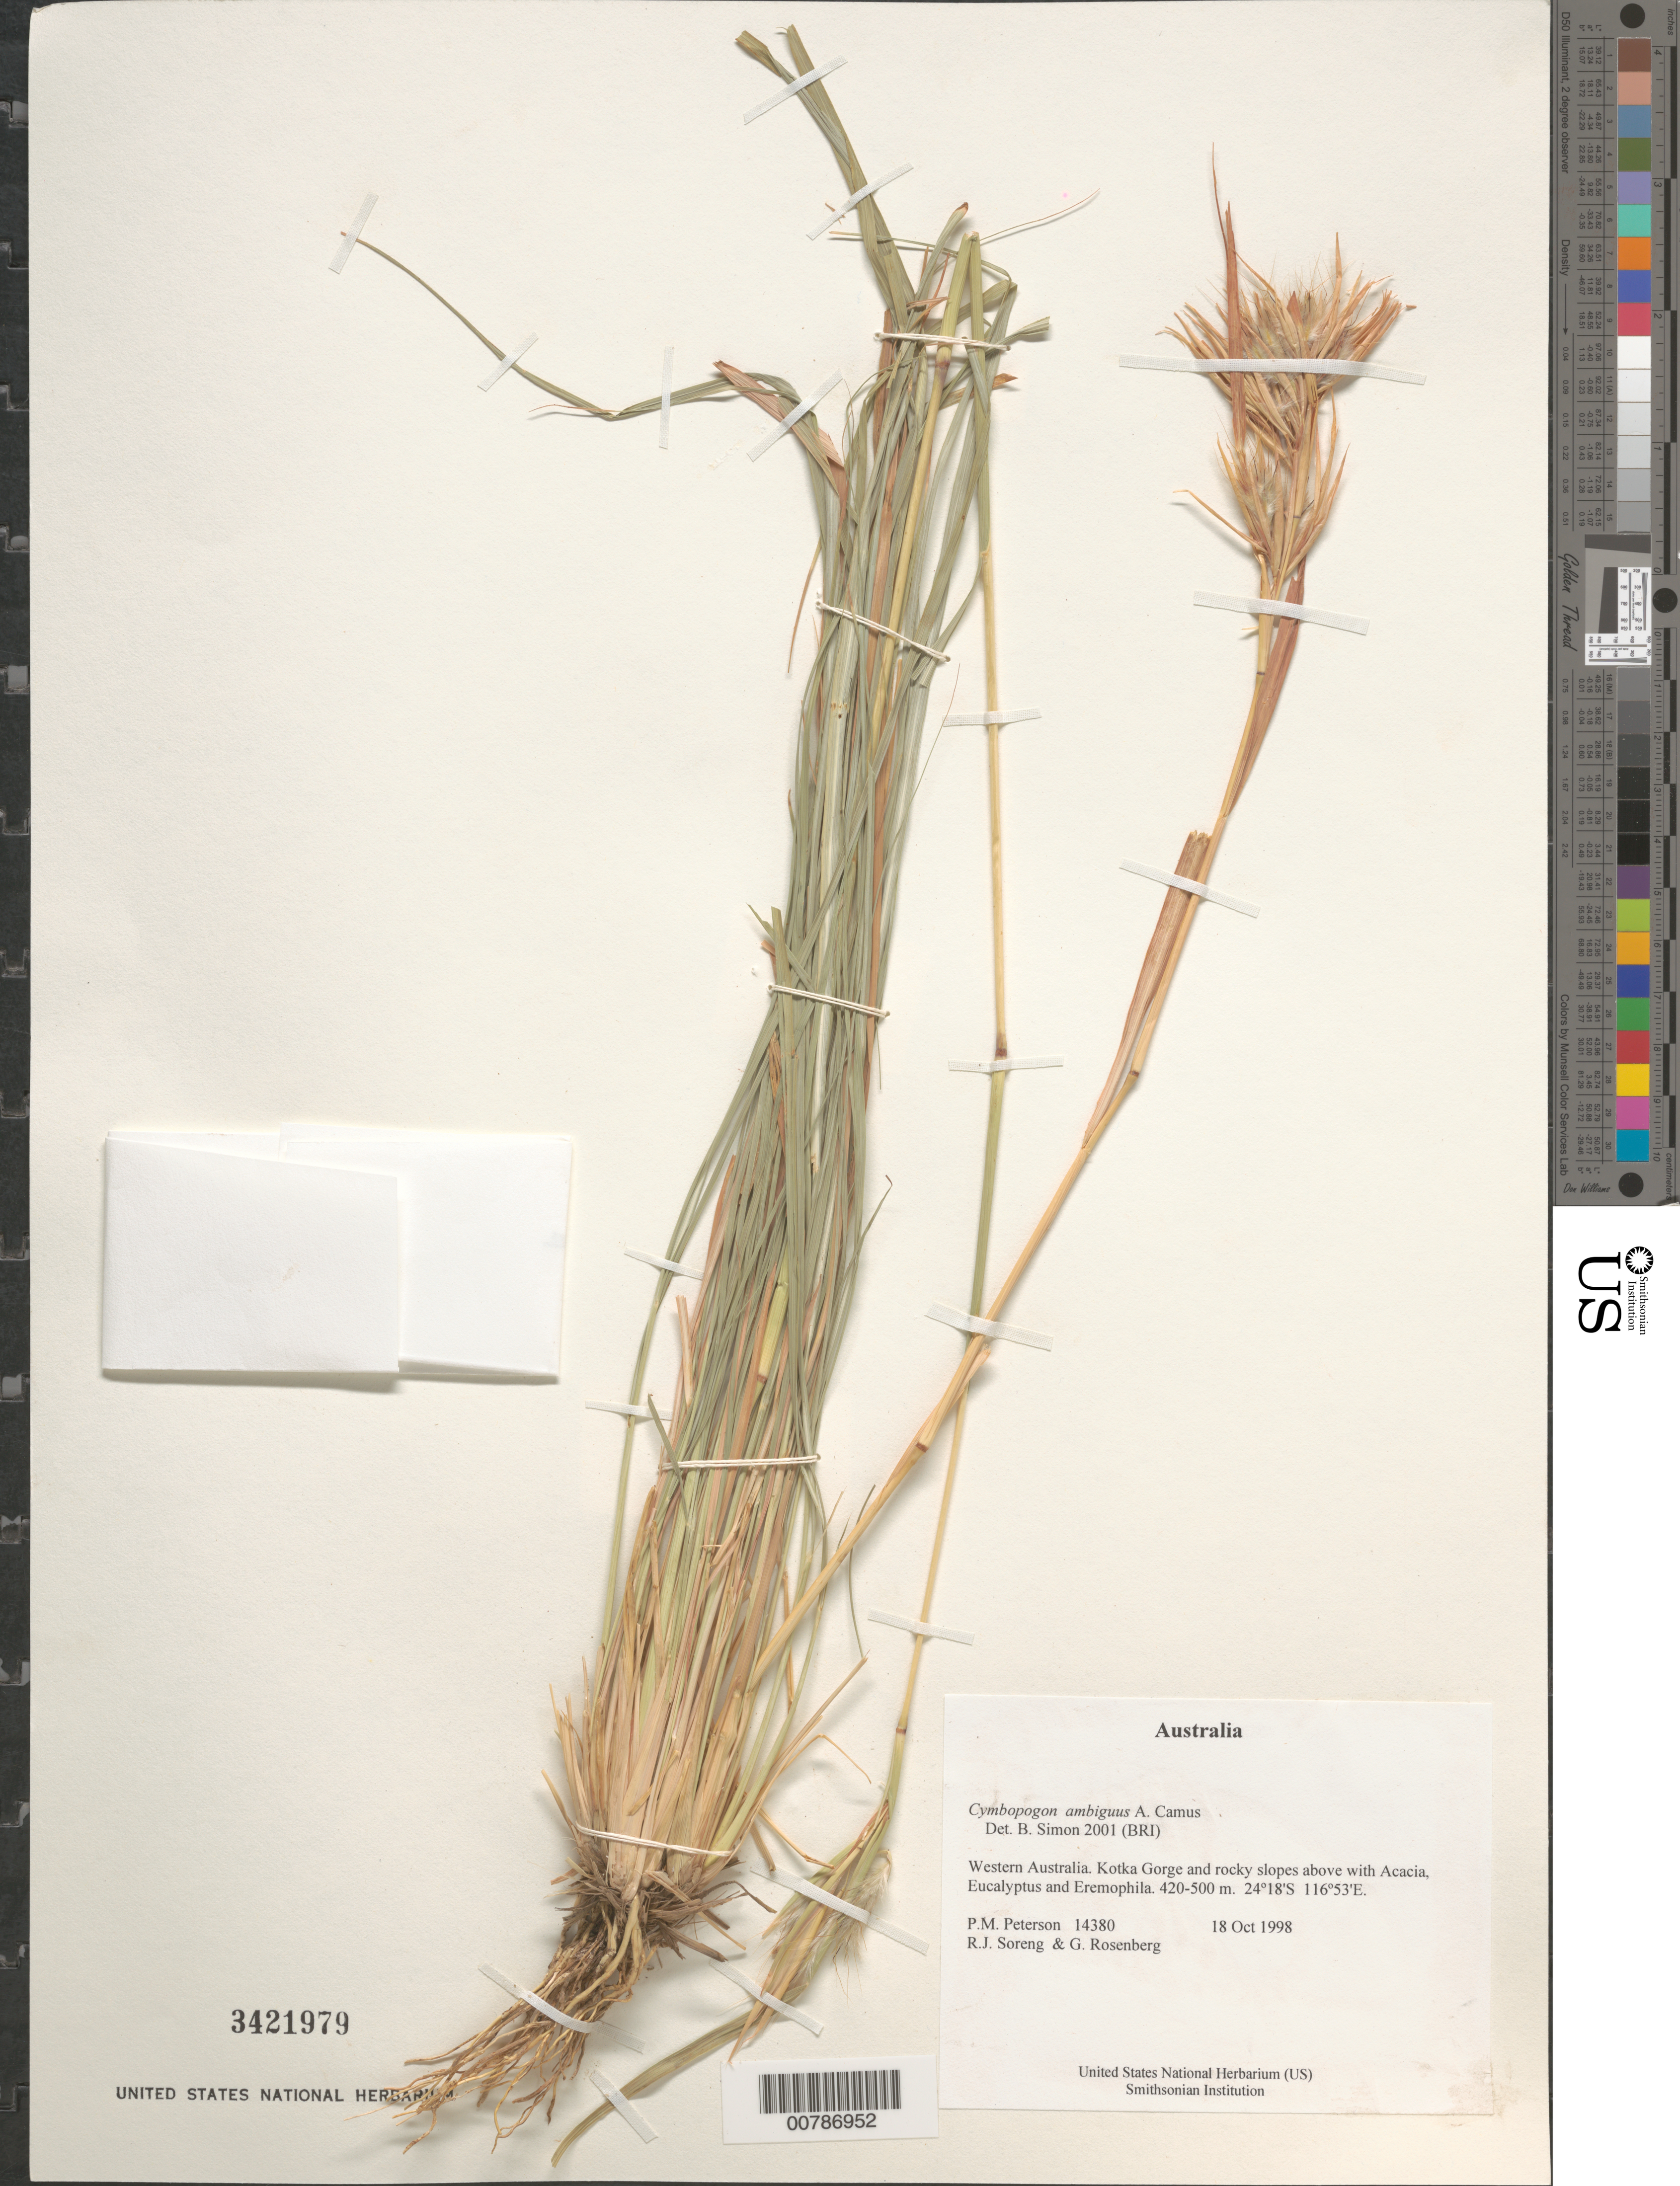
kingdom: Plantae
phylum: Tracheophyta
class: Liliopsida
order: Poales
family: Poaceae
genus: Cymbopogon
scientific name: Cymbopogon ambiguus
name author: A. Camus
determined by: Simon, B.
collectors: P. M. Peterson, R. J. Soreng & G. Rosenberg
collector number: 14380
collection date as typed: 18 Oct 1998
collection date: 1998-10-18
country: Australia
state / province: Western Australia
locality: Kotka Gorge and rocky slopes above with Acacia, Eucalyptus and Eremophila.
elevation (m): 420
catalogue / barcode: US 3421979